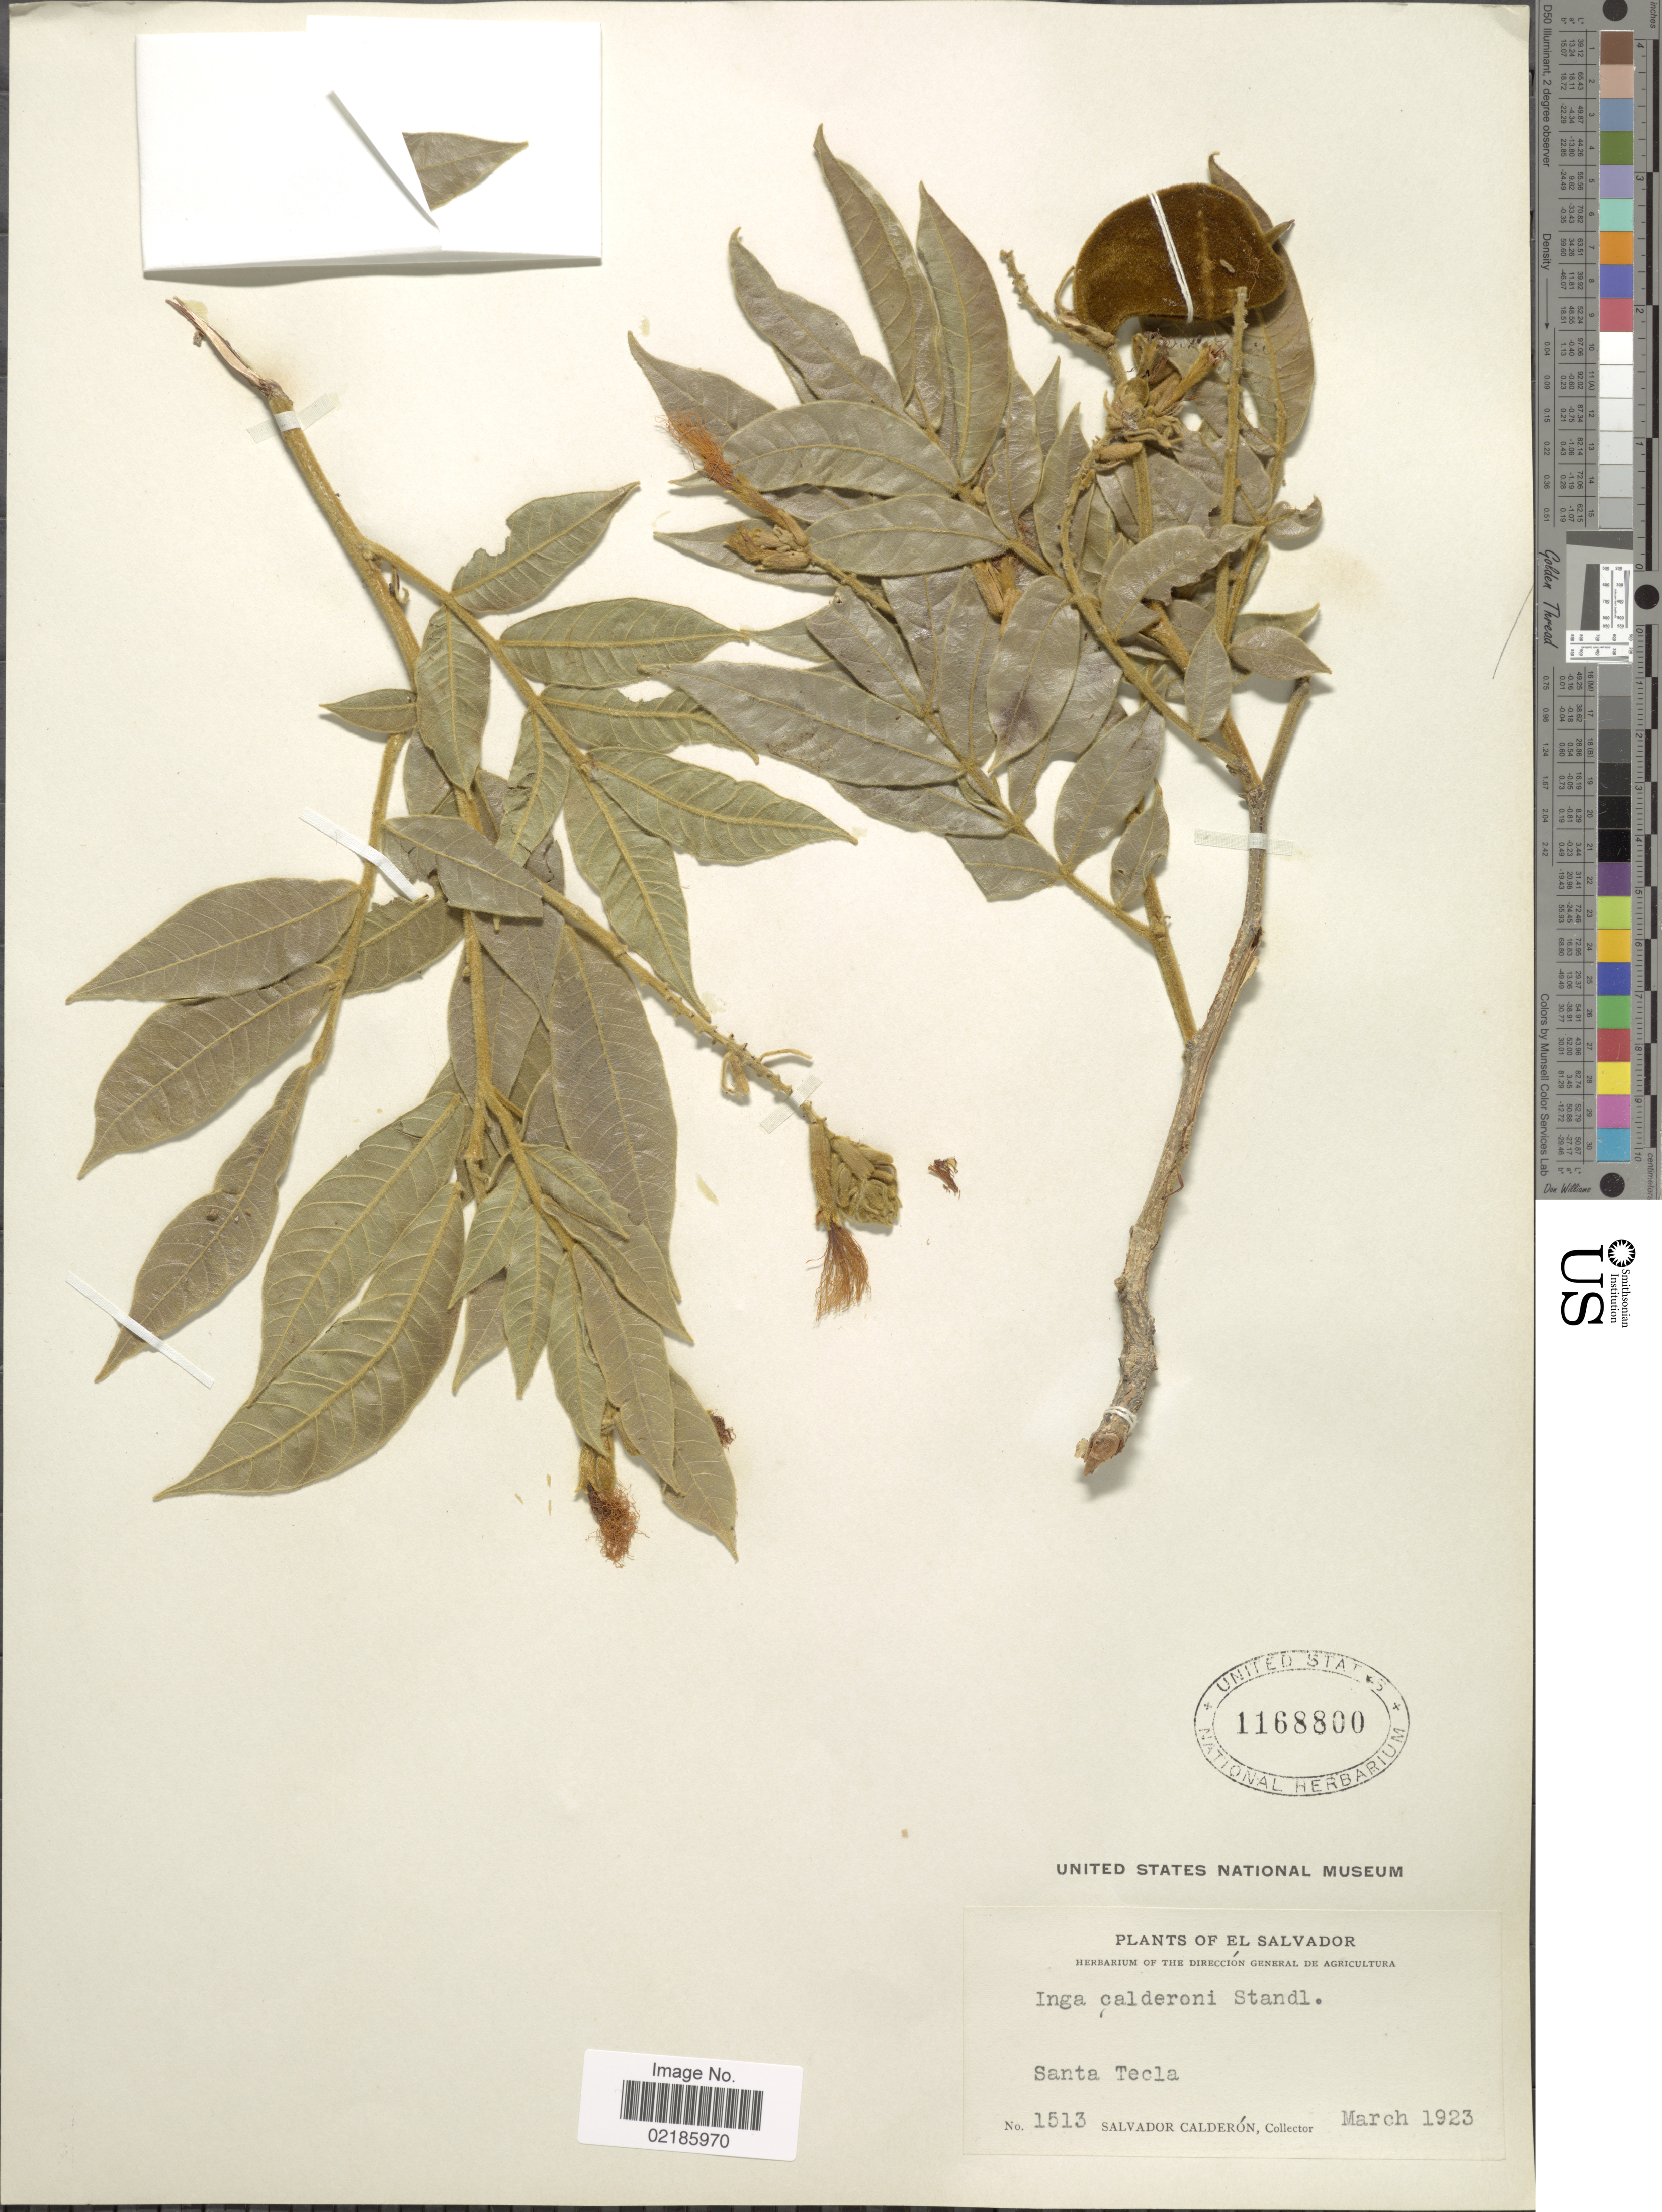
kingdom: Plantae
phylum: Tracheophyta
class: Magnoliopsida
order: Fabales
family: Fabaceae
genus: Inga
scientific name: Inga calderonii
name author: Standl.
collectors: S. Calderón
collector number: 1513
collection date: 1923-03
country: El Salvador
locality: Santa Tecla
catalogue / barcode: US 1168800